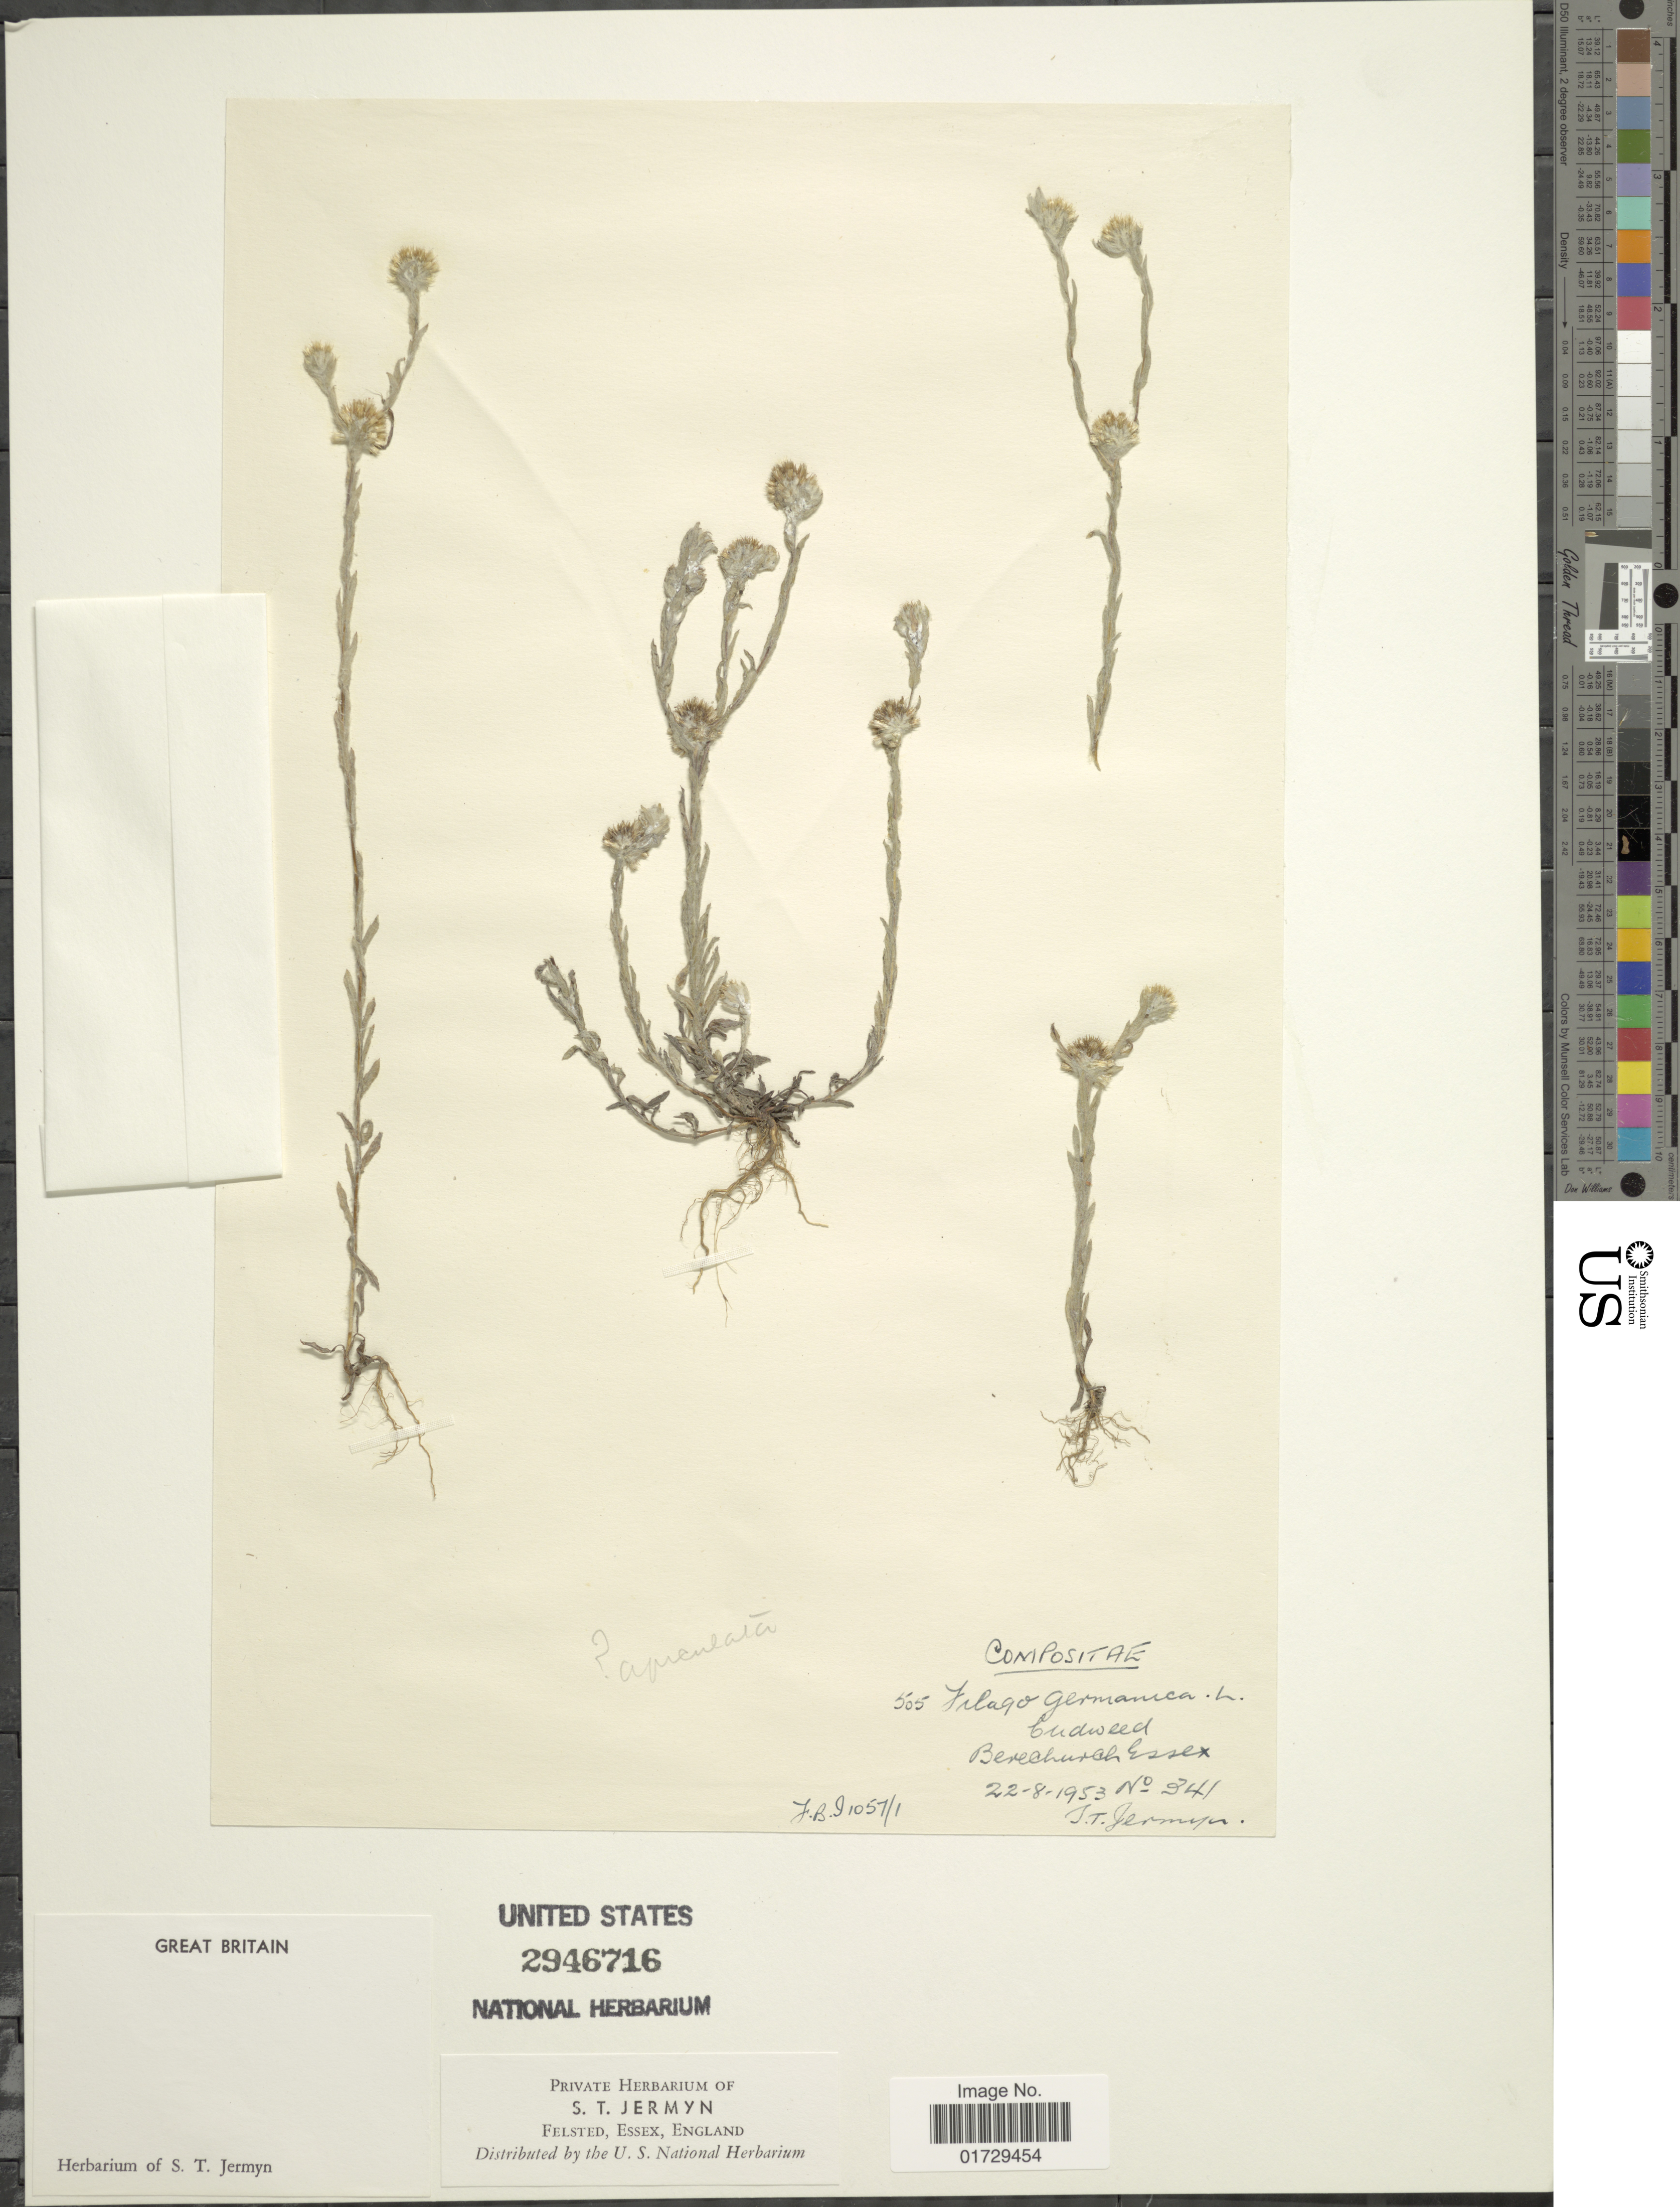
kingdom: Plantae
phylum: Tracheophyta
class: Magnoliopsida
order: Asterales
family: Asteraceae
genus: Filago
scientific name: Filago germanica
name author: (L.) Huds.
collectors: S. Jermyn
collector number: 341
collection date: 1953-08-22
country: United Kingdom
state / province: England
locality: Berechurch Essex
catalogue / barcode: US 2946716